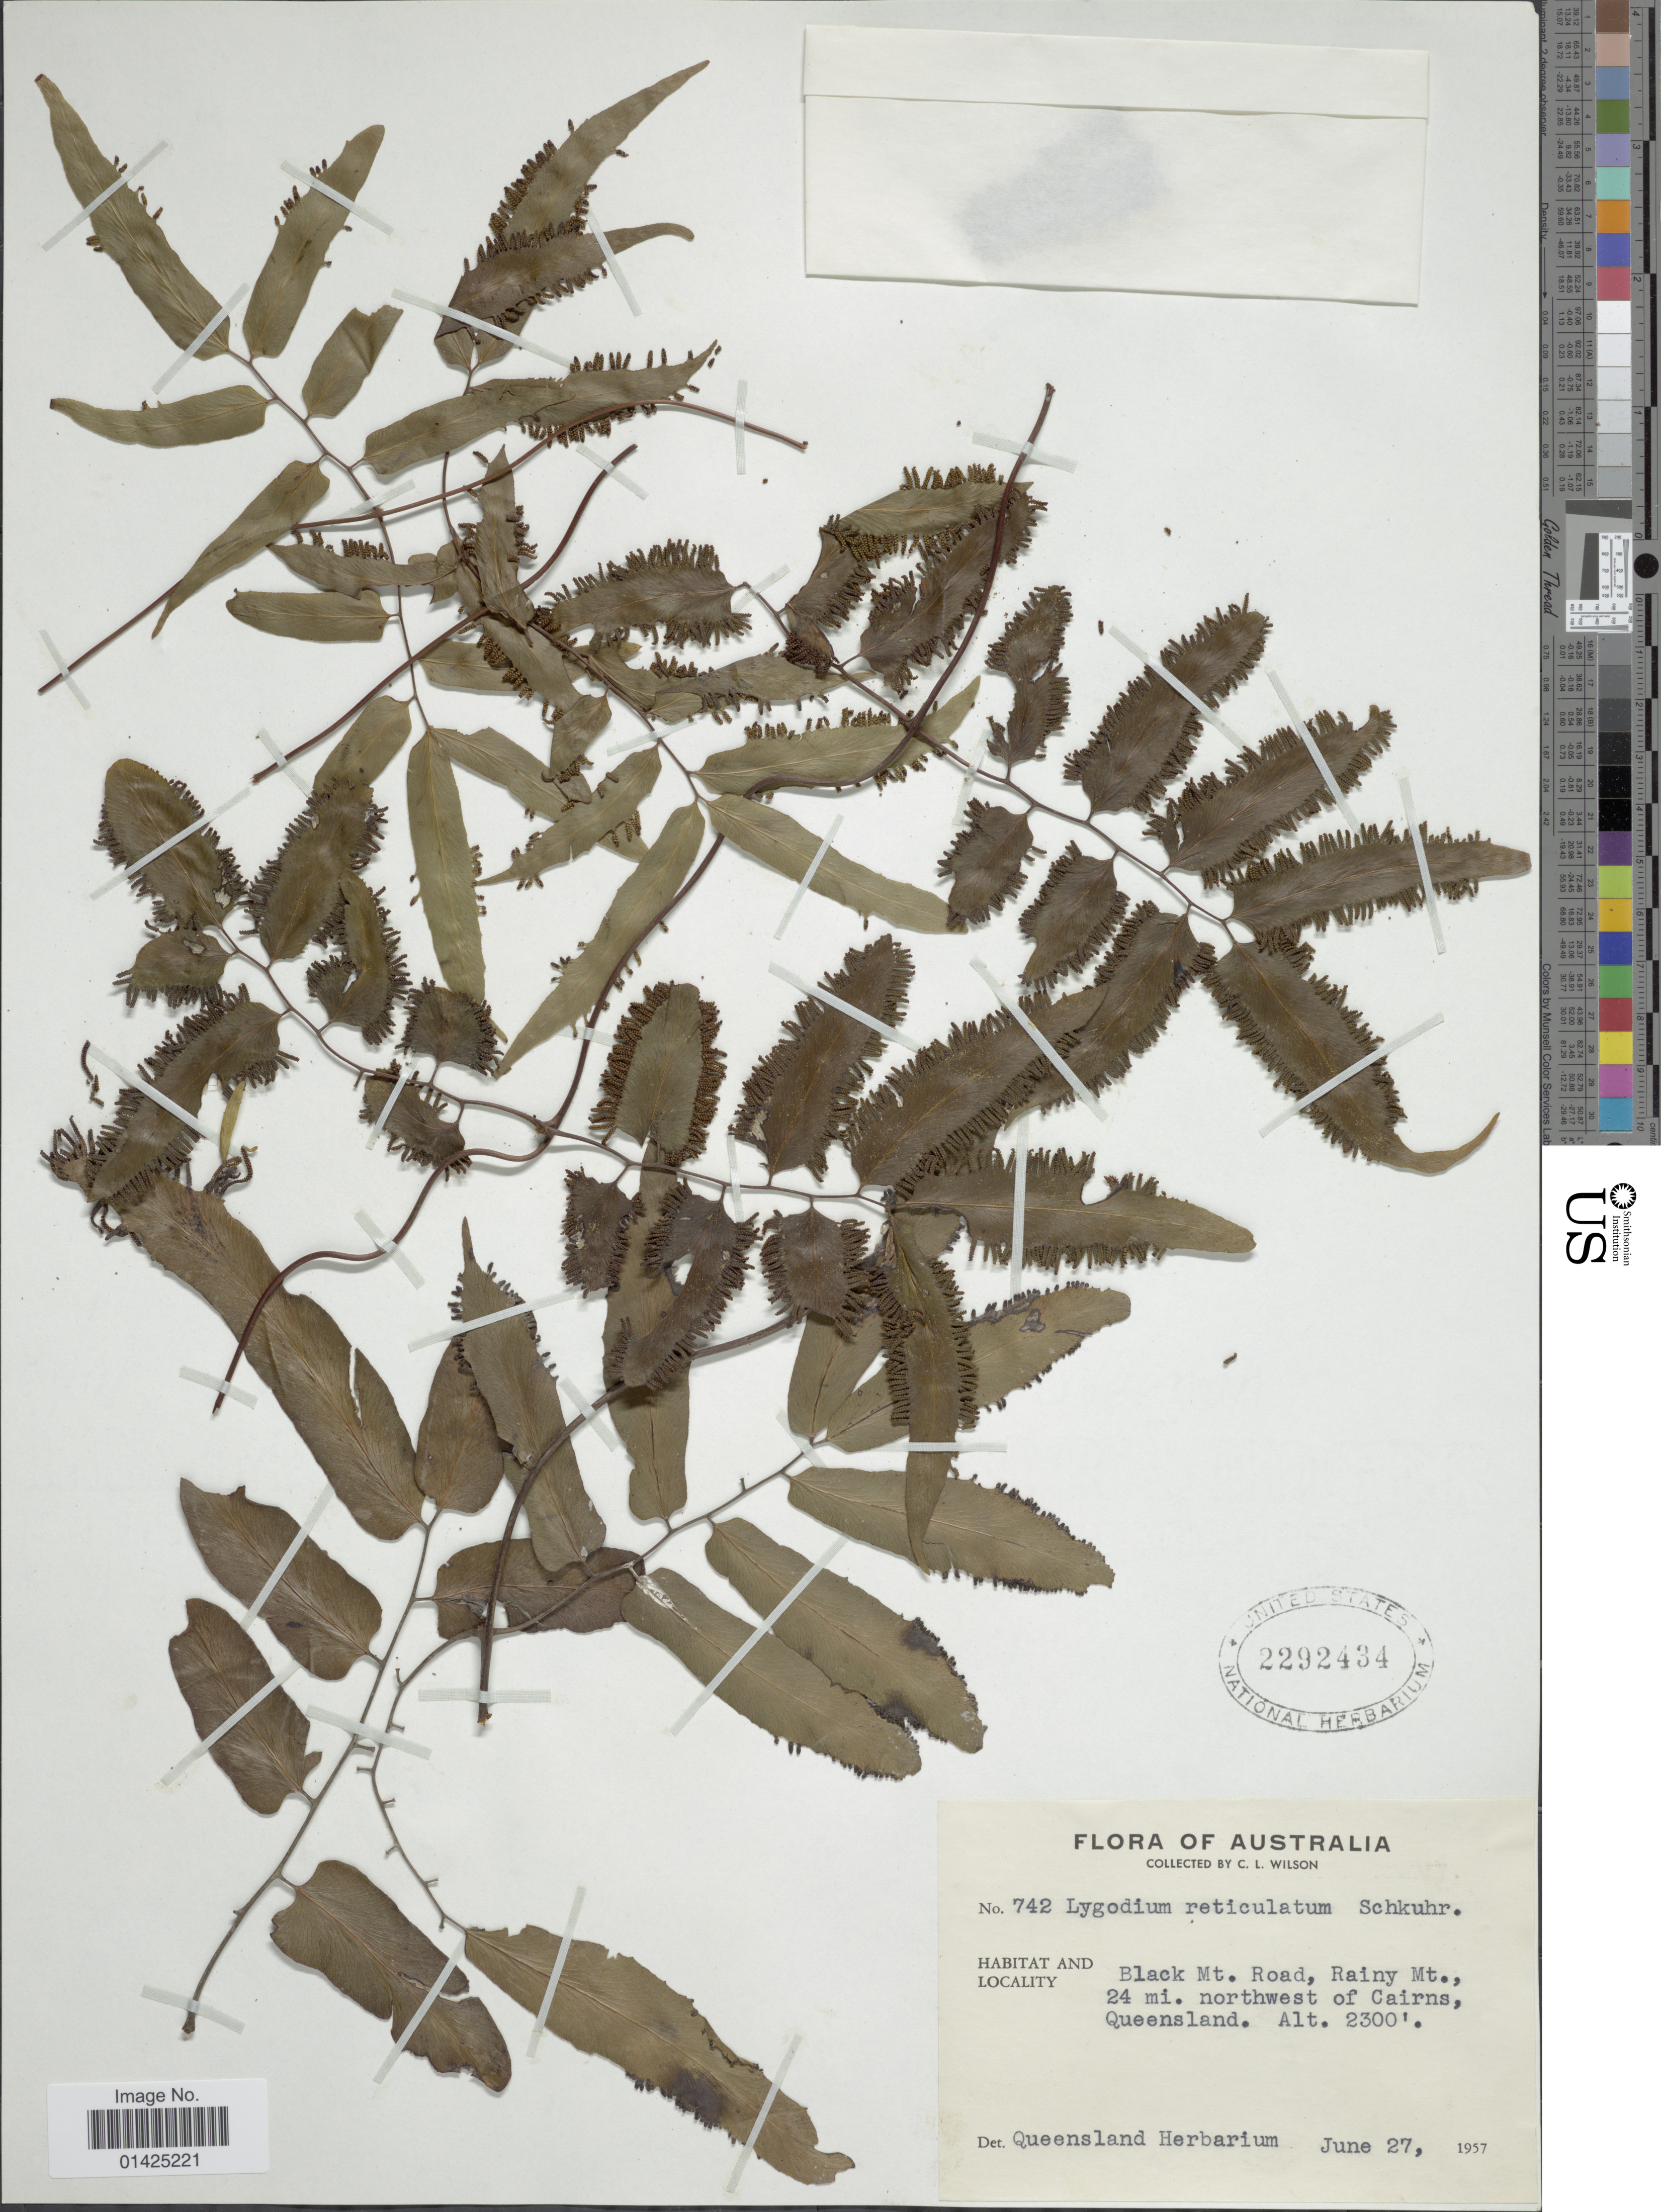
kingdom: Plantae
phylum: Tracheophyta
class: Polypodiopsida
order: Schizaeales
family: Lygodiaceae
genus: Lygodium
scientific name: Lygodium reticulatum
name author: Schkuhr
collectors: C. L. Wilson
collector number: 742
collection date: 1957-06-27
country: Australia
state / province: Queensland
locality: Queensland, Black Mt. Road, Rainy Mt., 24 mi. northwest of Cairns,.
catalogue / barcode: US 2292434